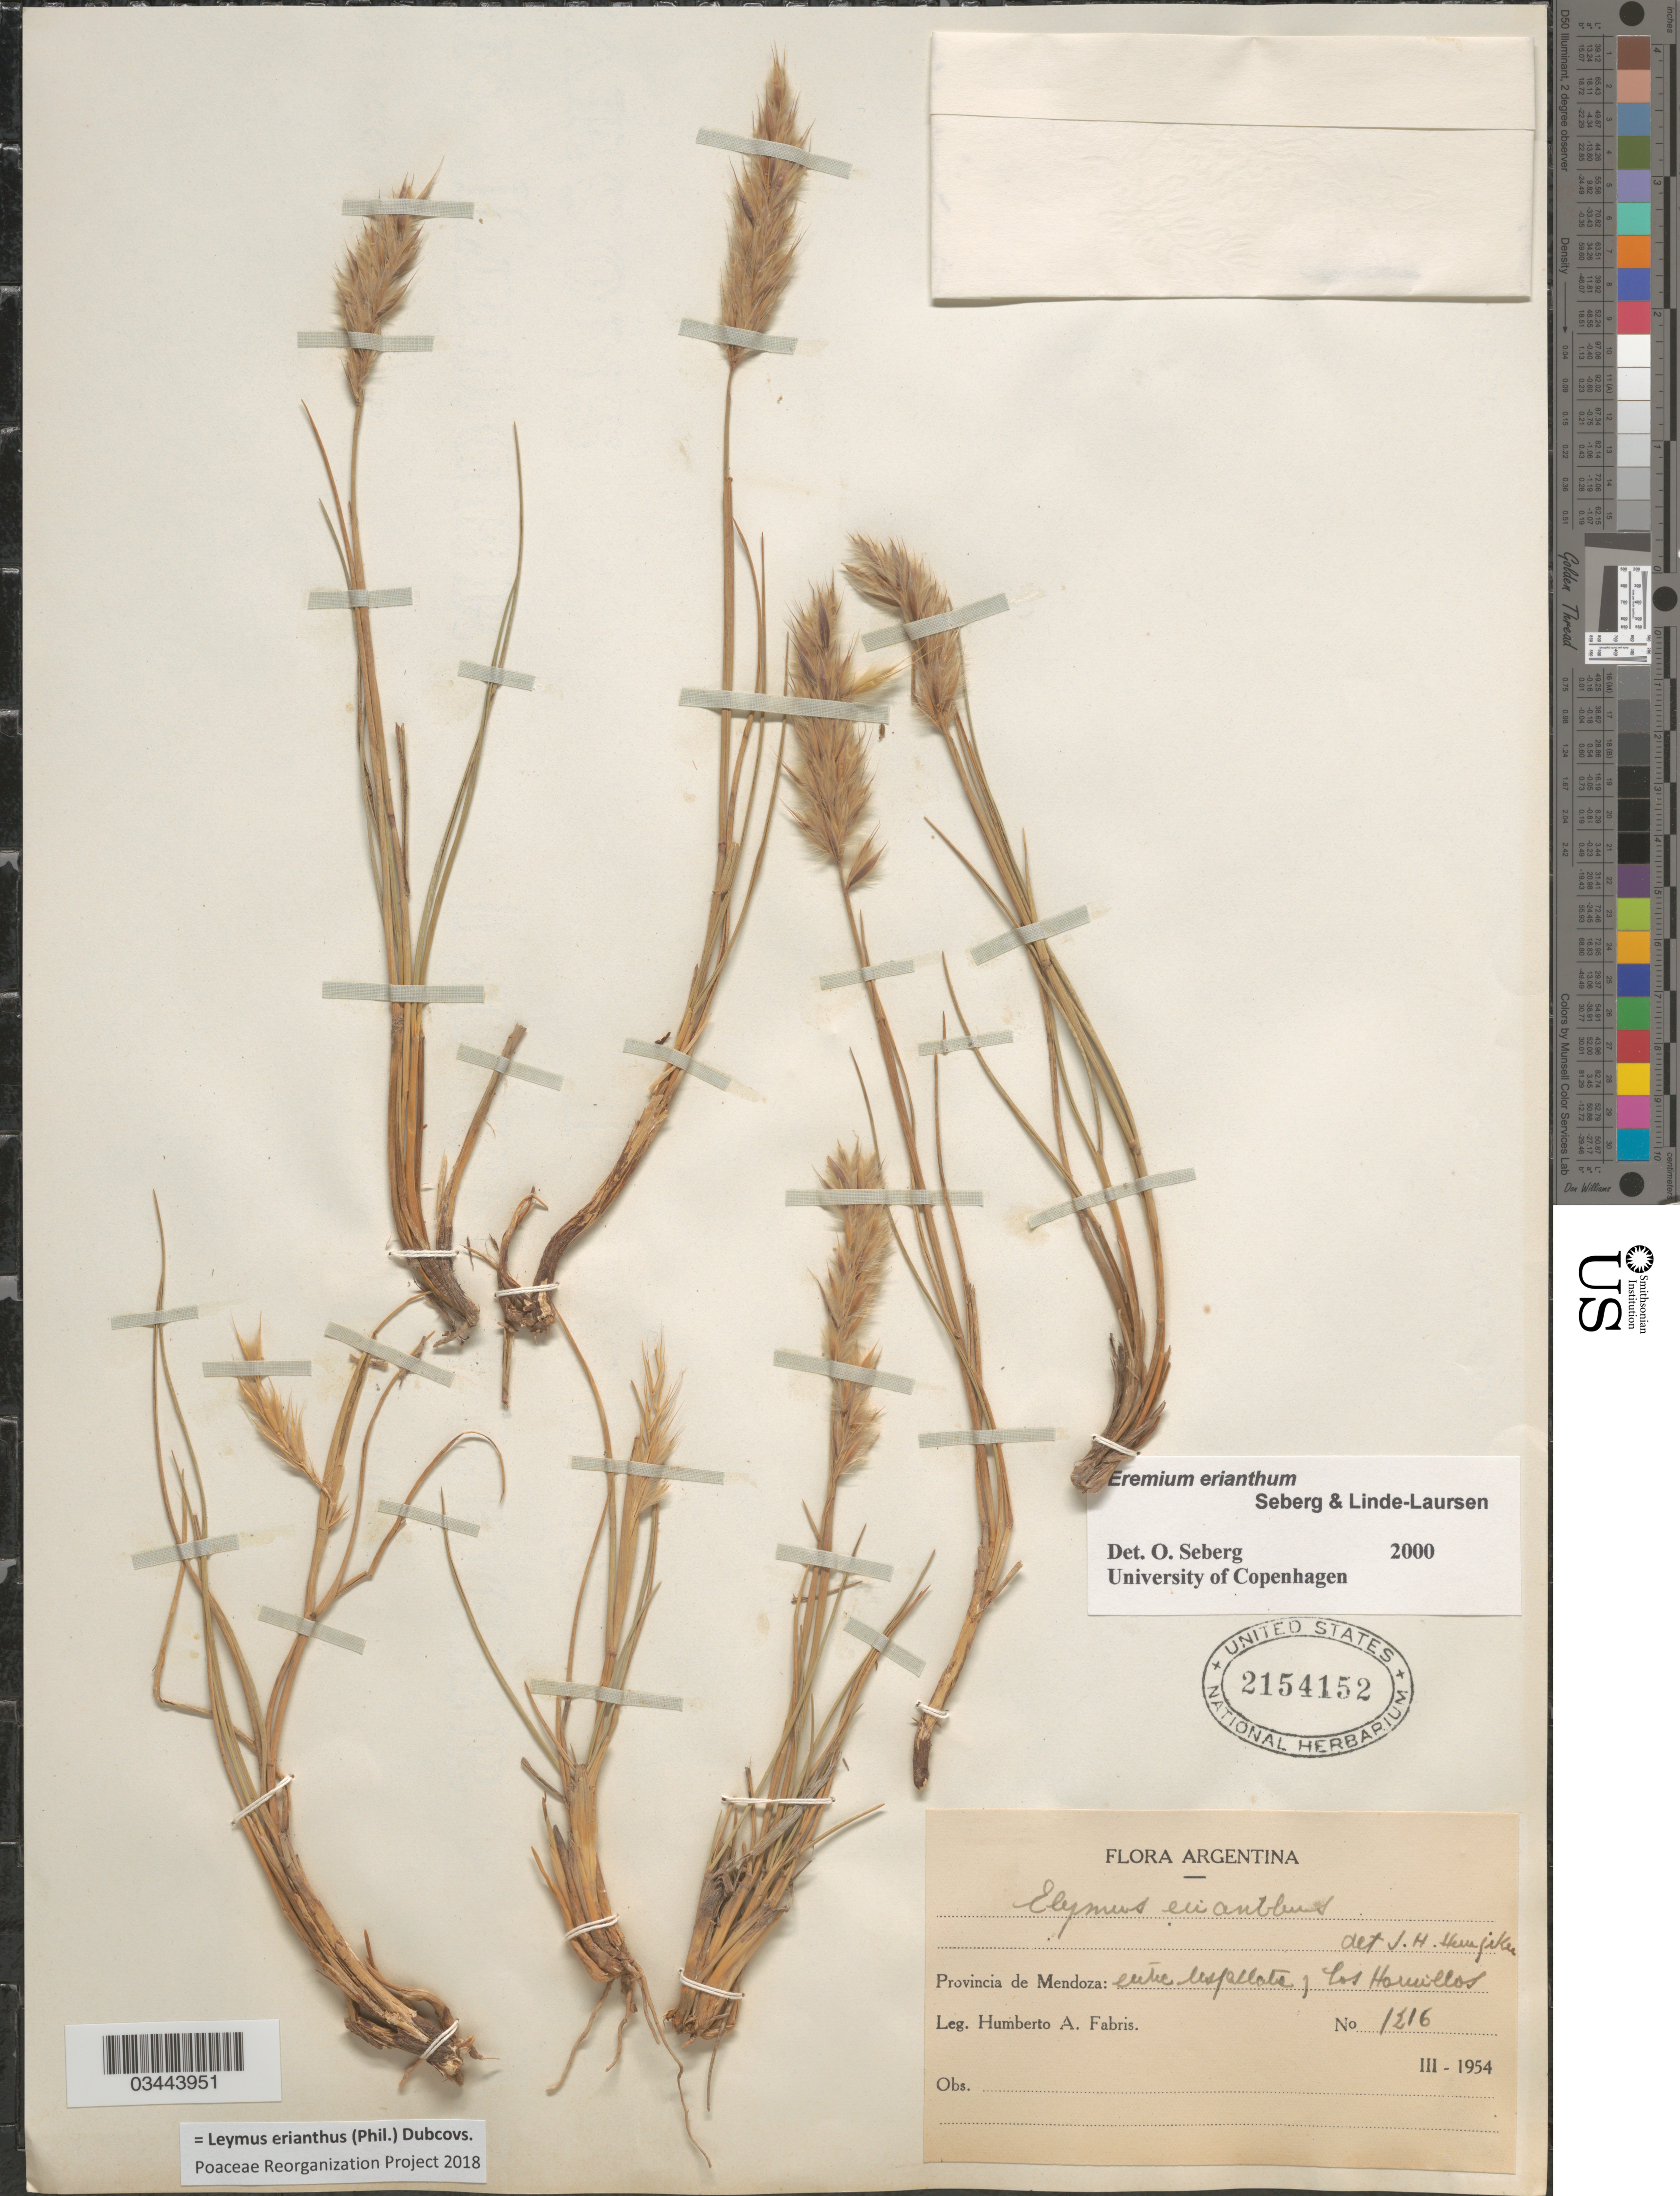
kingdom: Plantae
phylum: Tracheophyta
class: Liliopsida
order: Poales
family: Poaceae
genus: Leymus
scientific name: Leymus erianthus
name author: (Phil.) Dubcovsky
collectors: H. A. Fabris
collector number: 1216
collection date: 1954-03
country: Argentina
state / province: Mendoza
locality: Entre Uspallata, los Hornillos.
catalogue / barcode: US 2154152